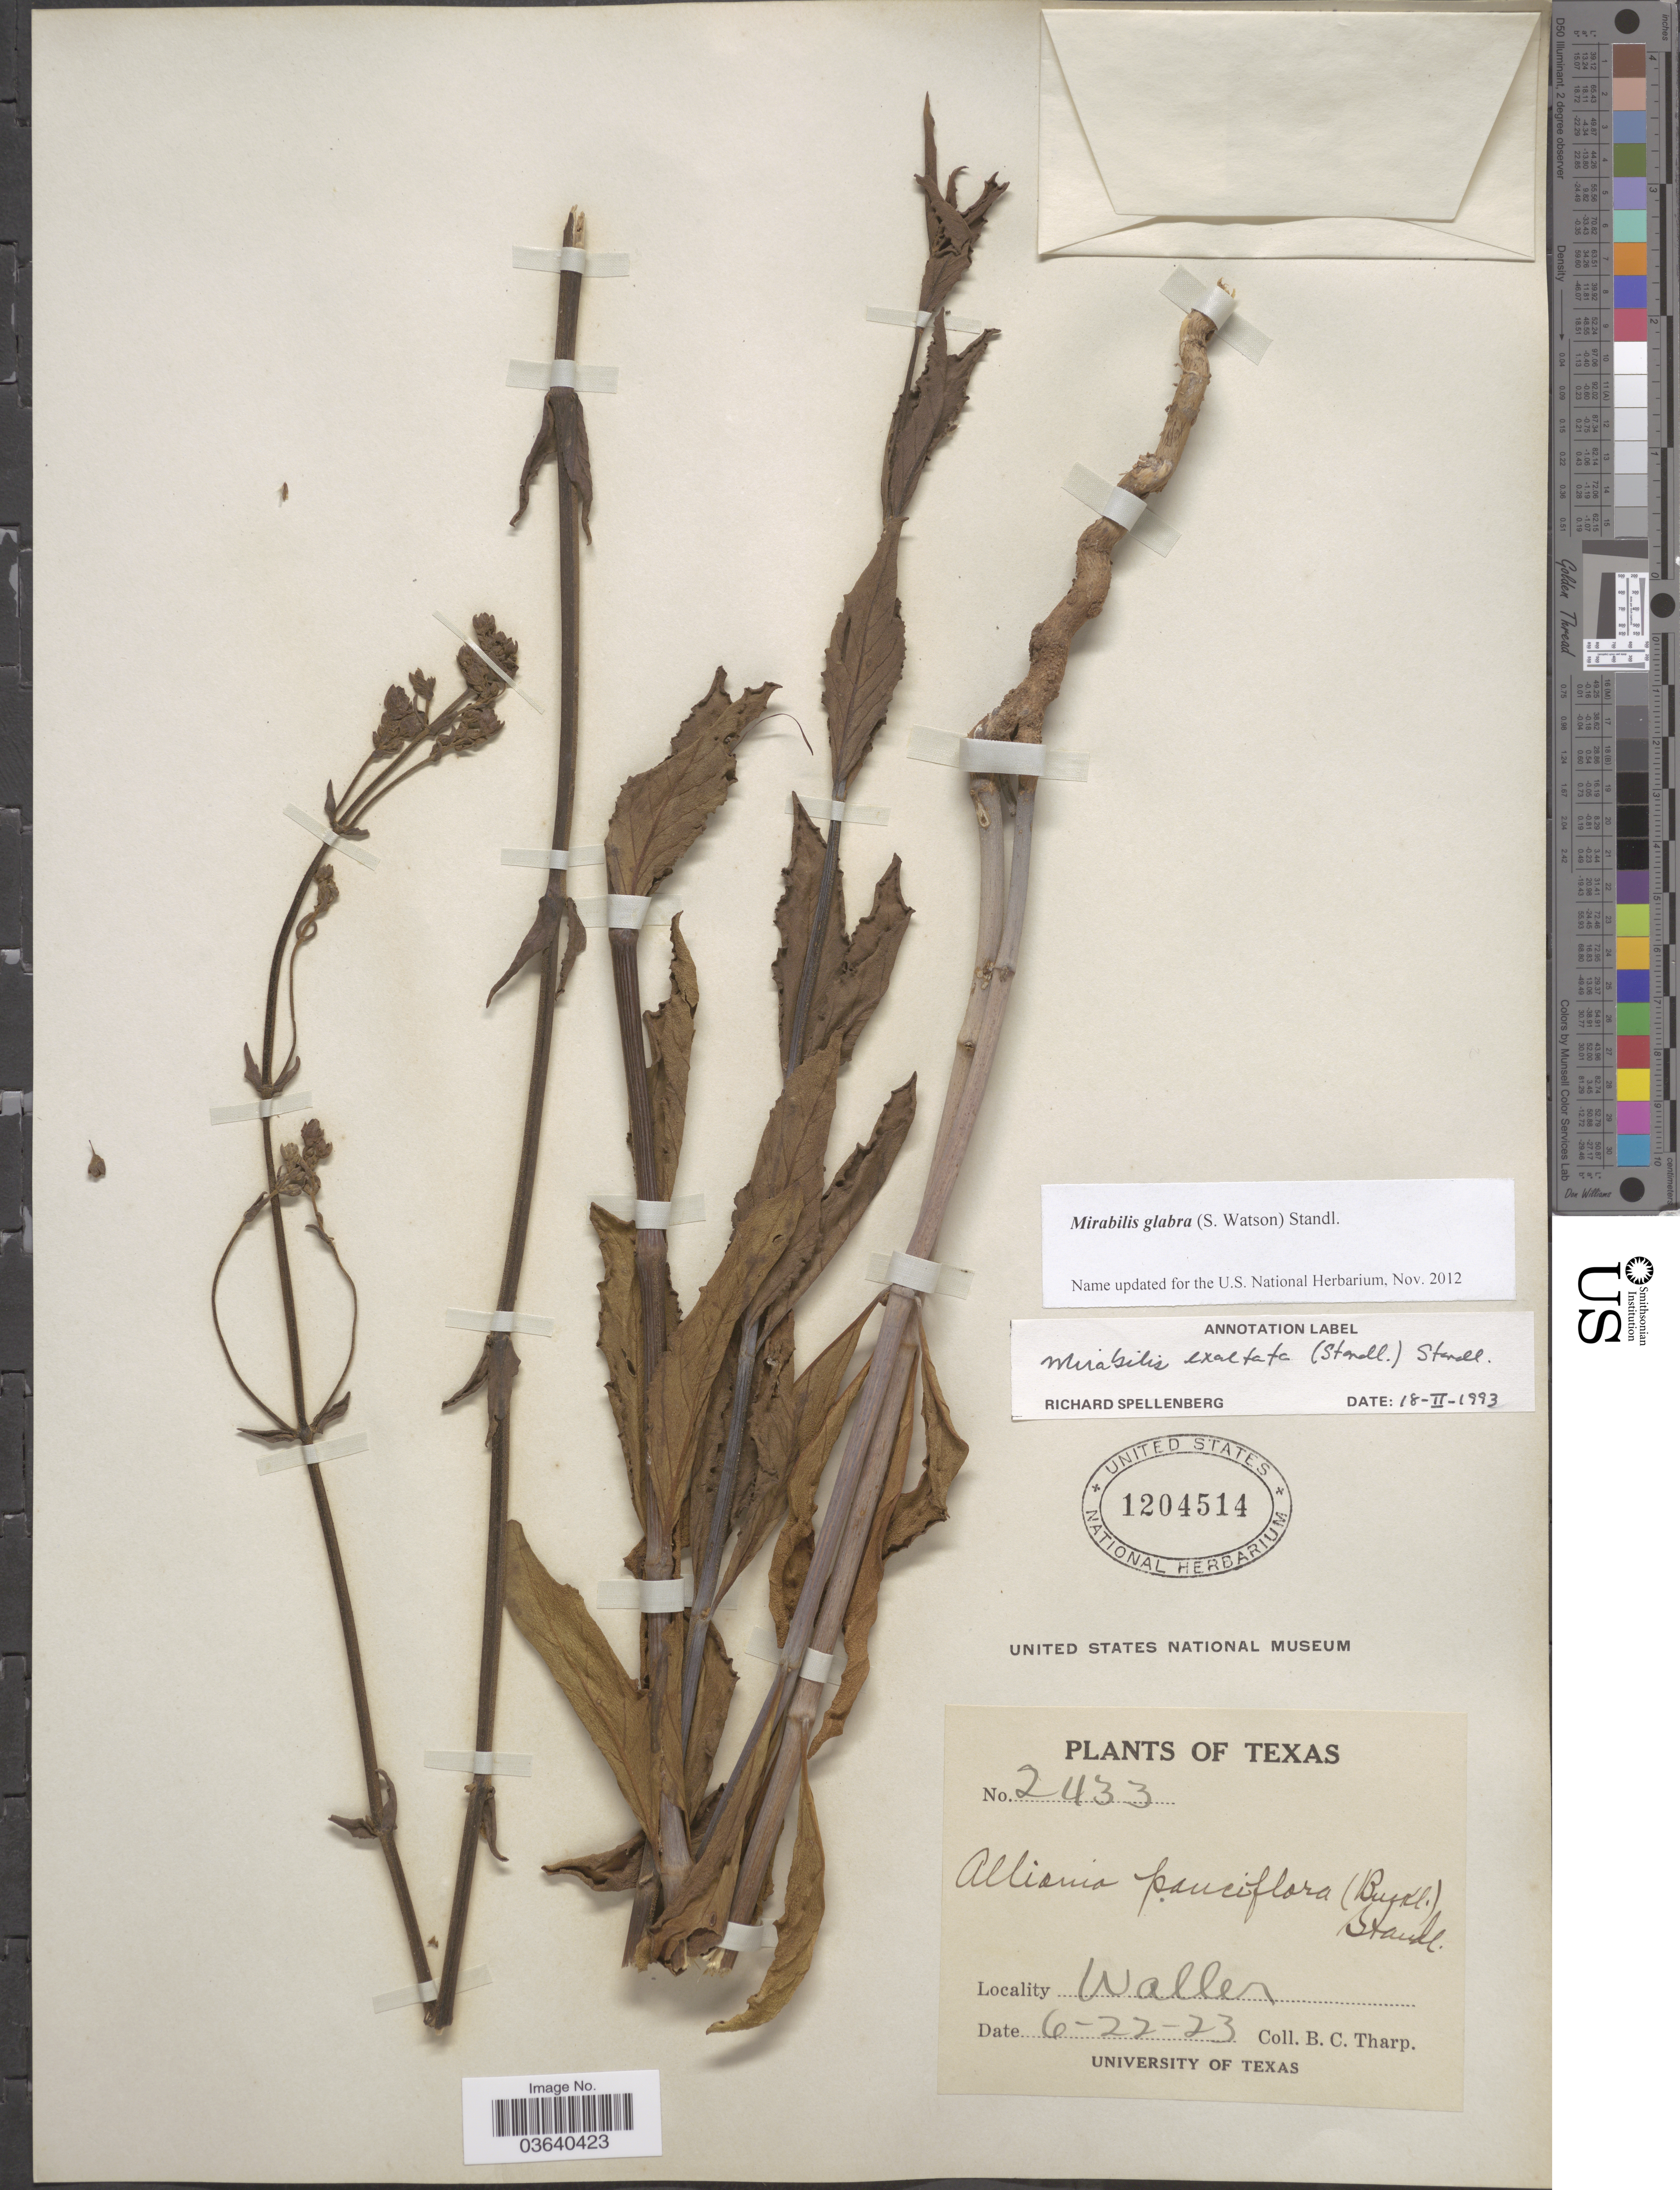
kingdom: Plantae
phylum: Tracheophyta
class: Magnoliopsida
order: Caryophyllales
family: Nyctaginaceae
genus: Mirabilis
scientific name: Mirabilis glabra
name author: (S. Watson) Standl.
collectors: B. C. Tharp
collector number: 2433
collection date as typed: Transcribed d/m/y: 22/6/23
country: United States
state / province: Texas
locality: Waller.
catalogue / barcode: US 1204514